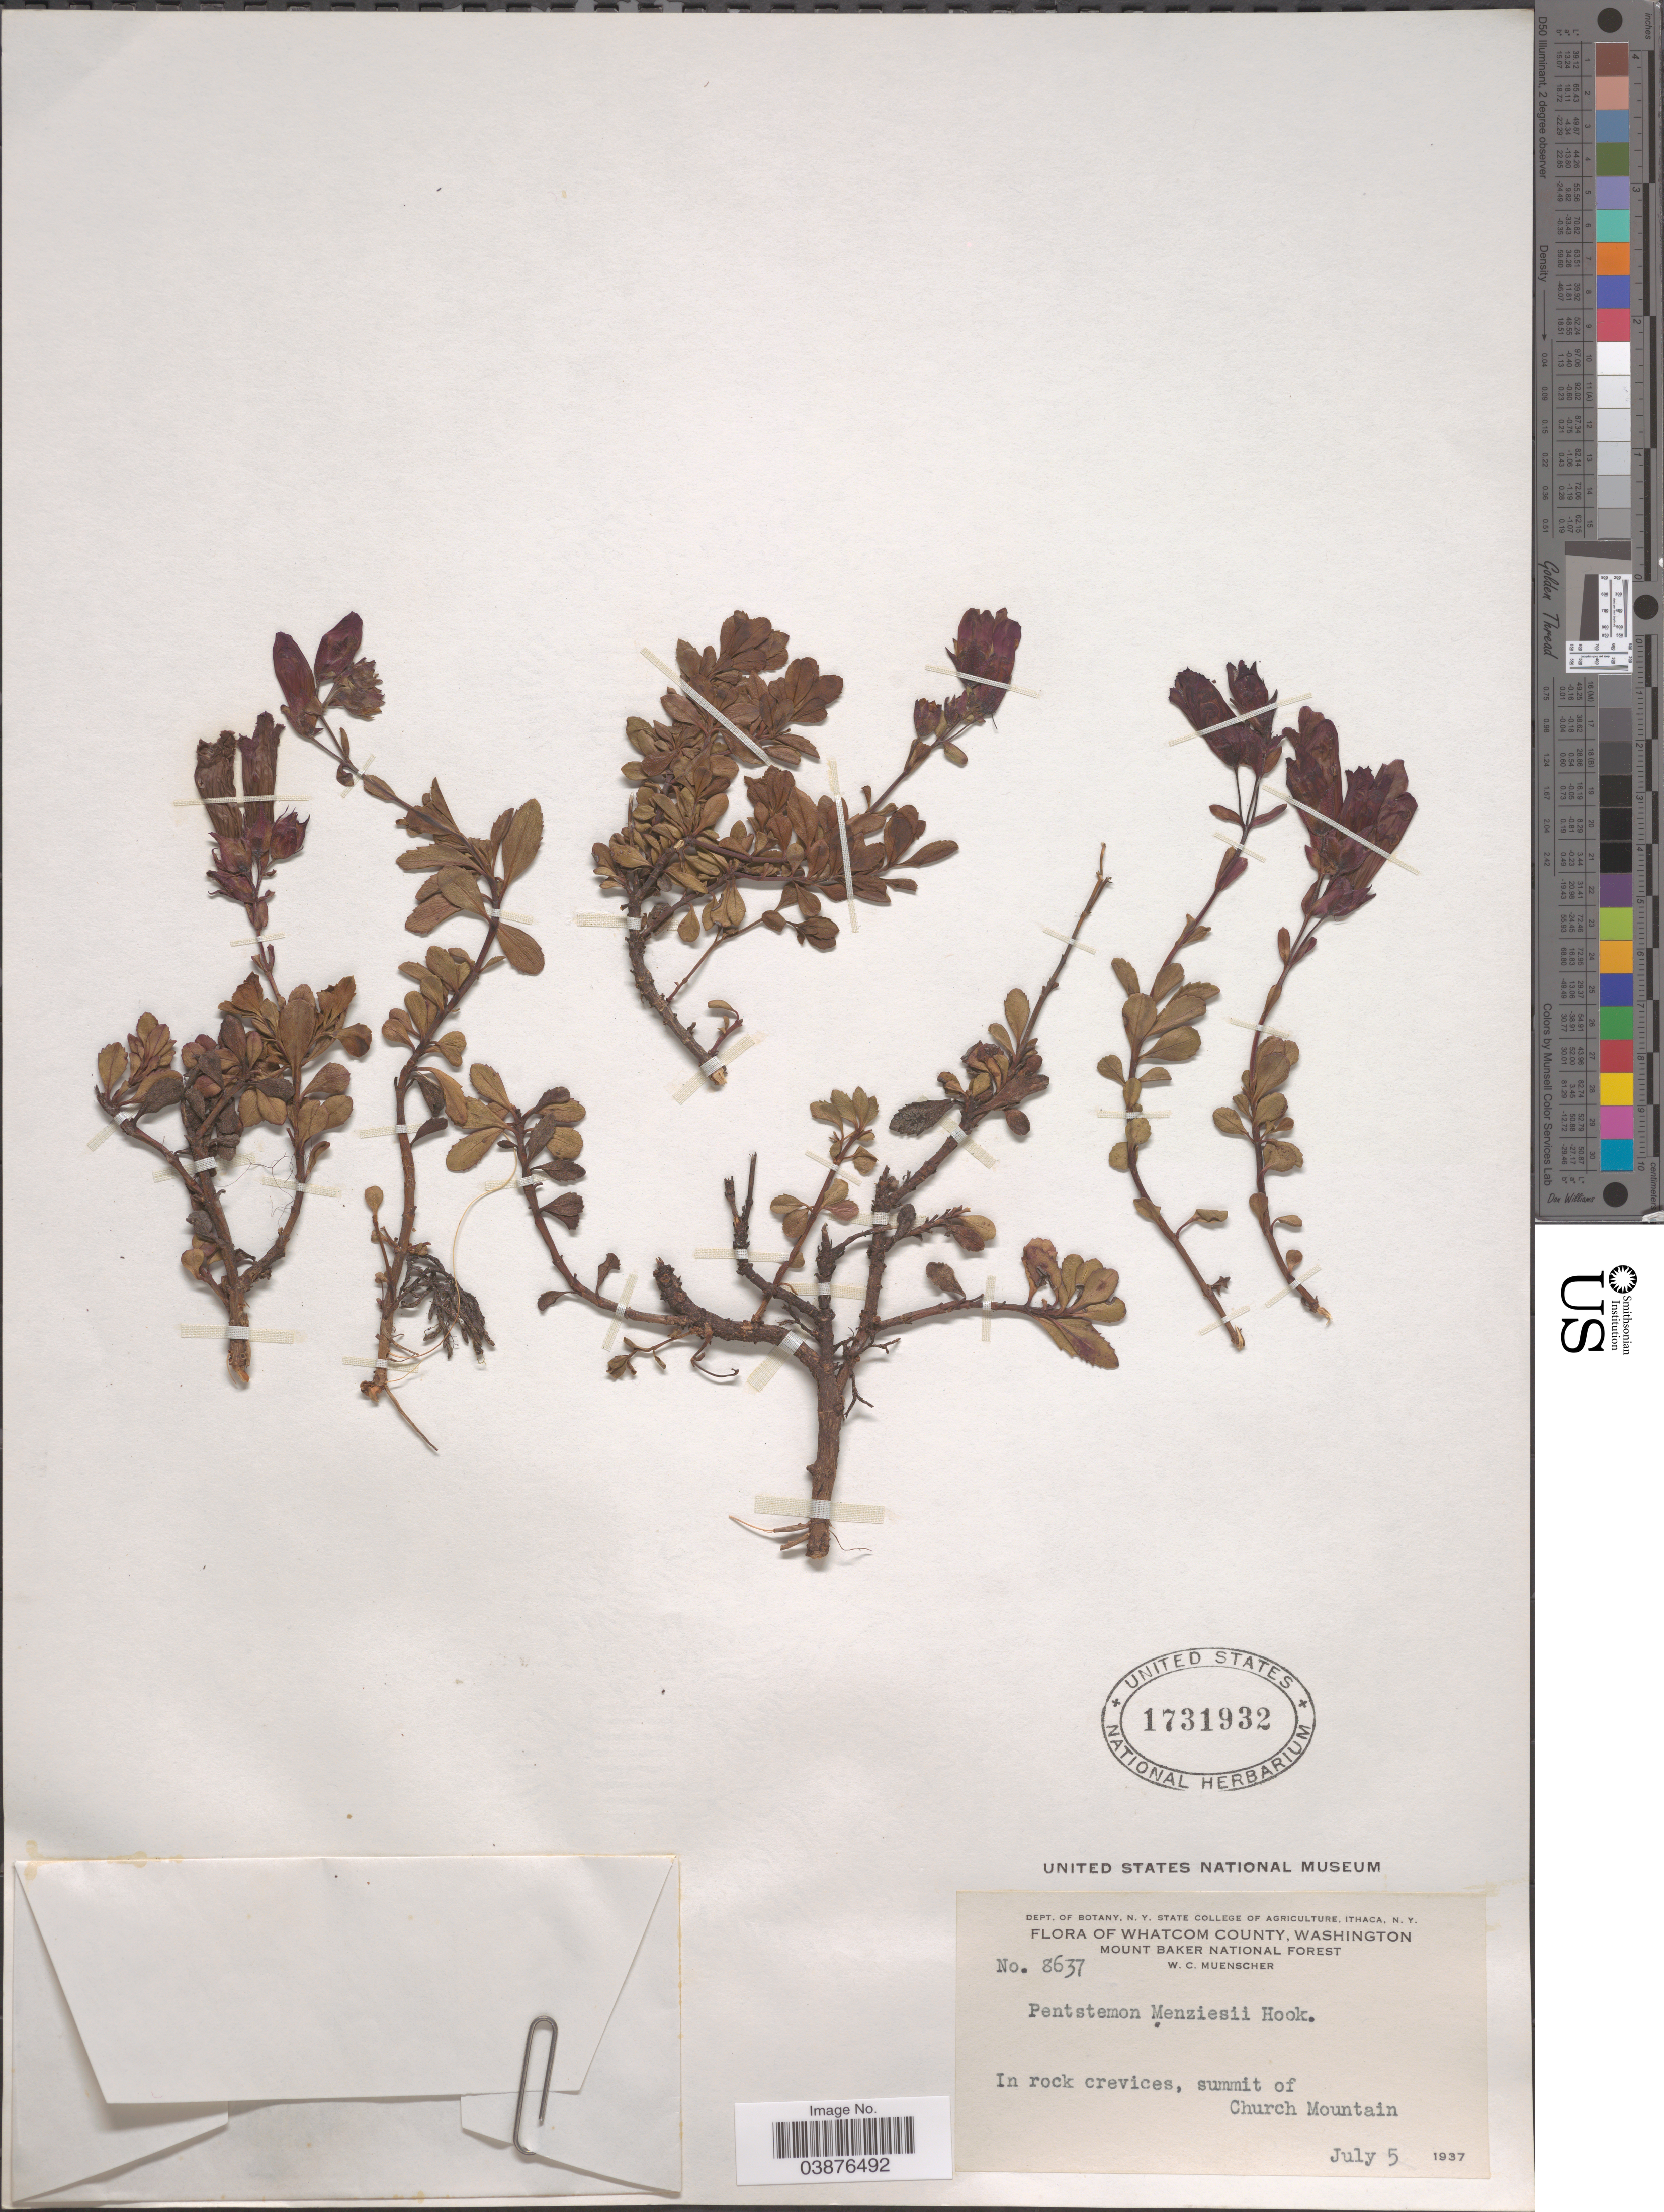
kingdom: Plantae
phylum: Tracheophyta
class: Magnoliopsida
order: Lamiales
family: Plantaginaceae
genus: Penstemon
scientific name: Penstemon menziesii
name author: Hook.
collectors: W. Muenscher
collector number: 8637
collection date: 1937-07-05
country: United States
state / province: Washington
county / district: Whatcom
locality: Whatcom County. Mount Baker National Forest. Summit of Church Mountain.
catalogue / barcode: US 1731932